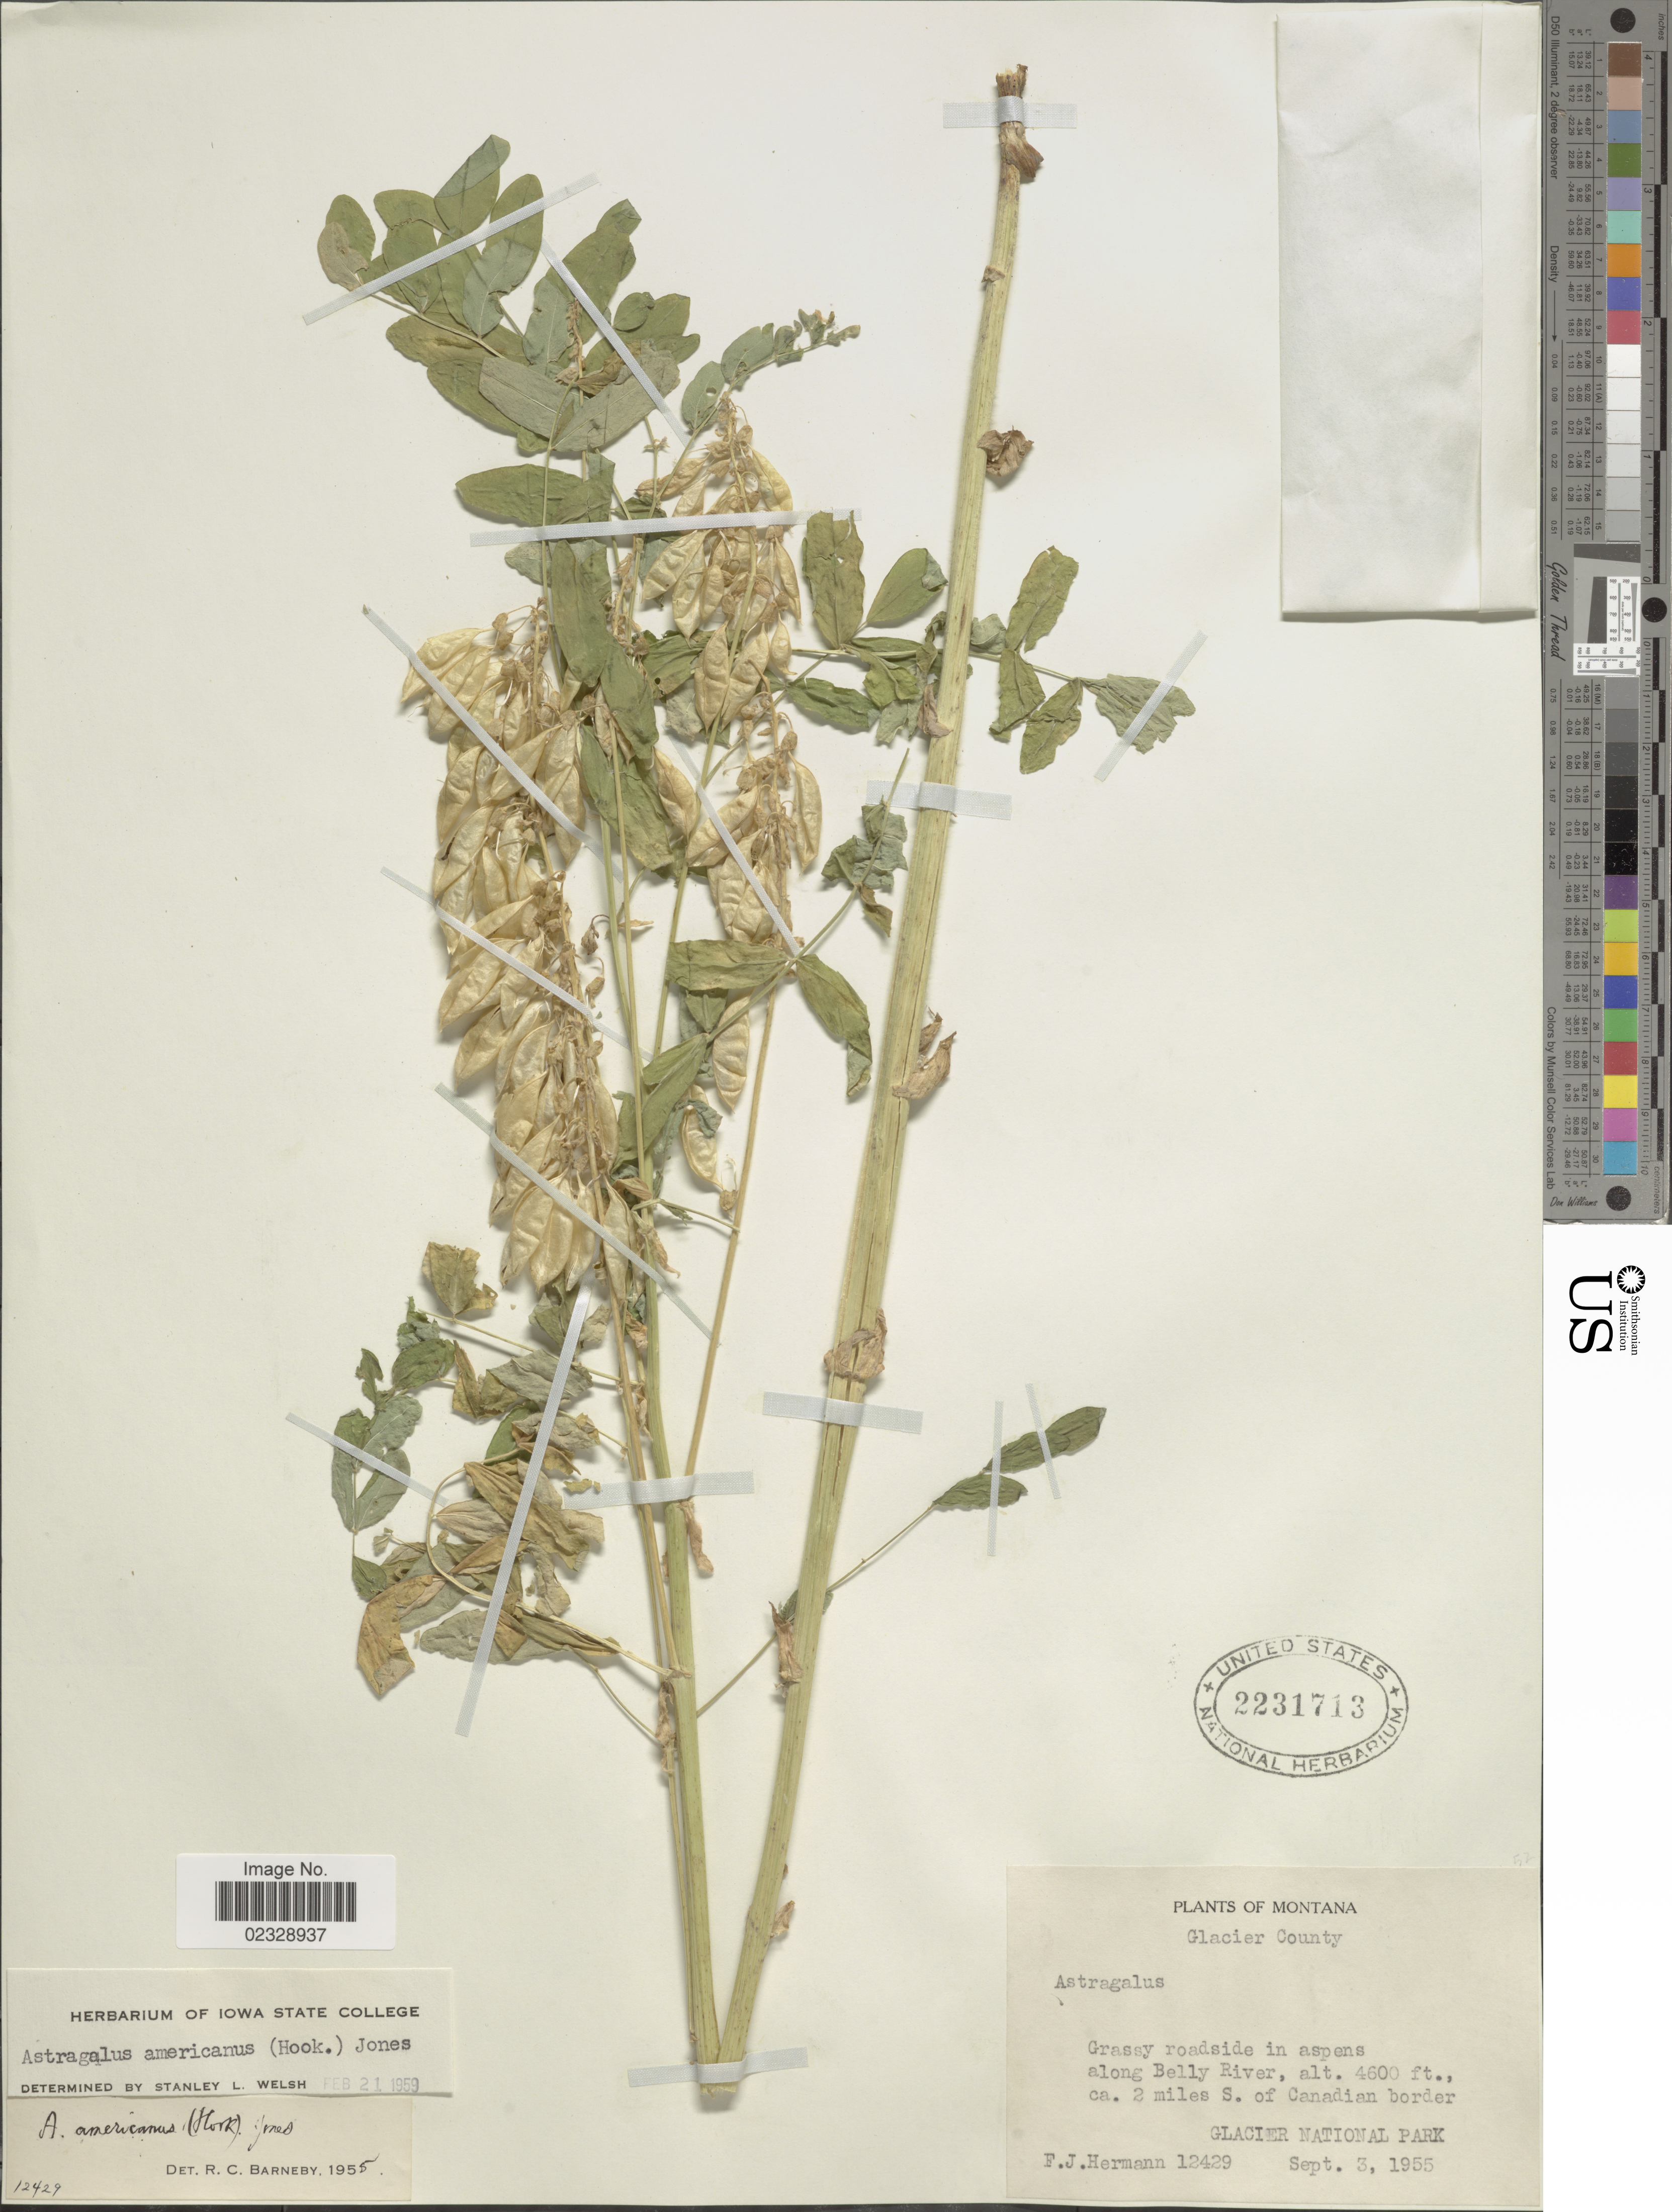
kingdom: Plantae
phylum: Tracheophyta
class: Magnoliopsida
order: Fabales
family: Fabaceae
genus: Astragalus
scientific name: Astragalus americanus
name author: (Hook.) M.E. Jones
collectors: F. J. Hermann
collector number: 12429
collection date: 1955-09-03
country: United States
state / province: Montana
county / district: Glacier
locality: Grassy roadside in aspens along Belly River, ca. 2 miles S of Canadian border, Glacier National Park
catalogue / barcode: US 2231713